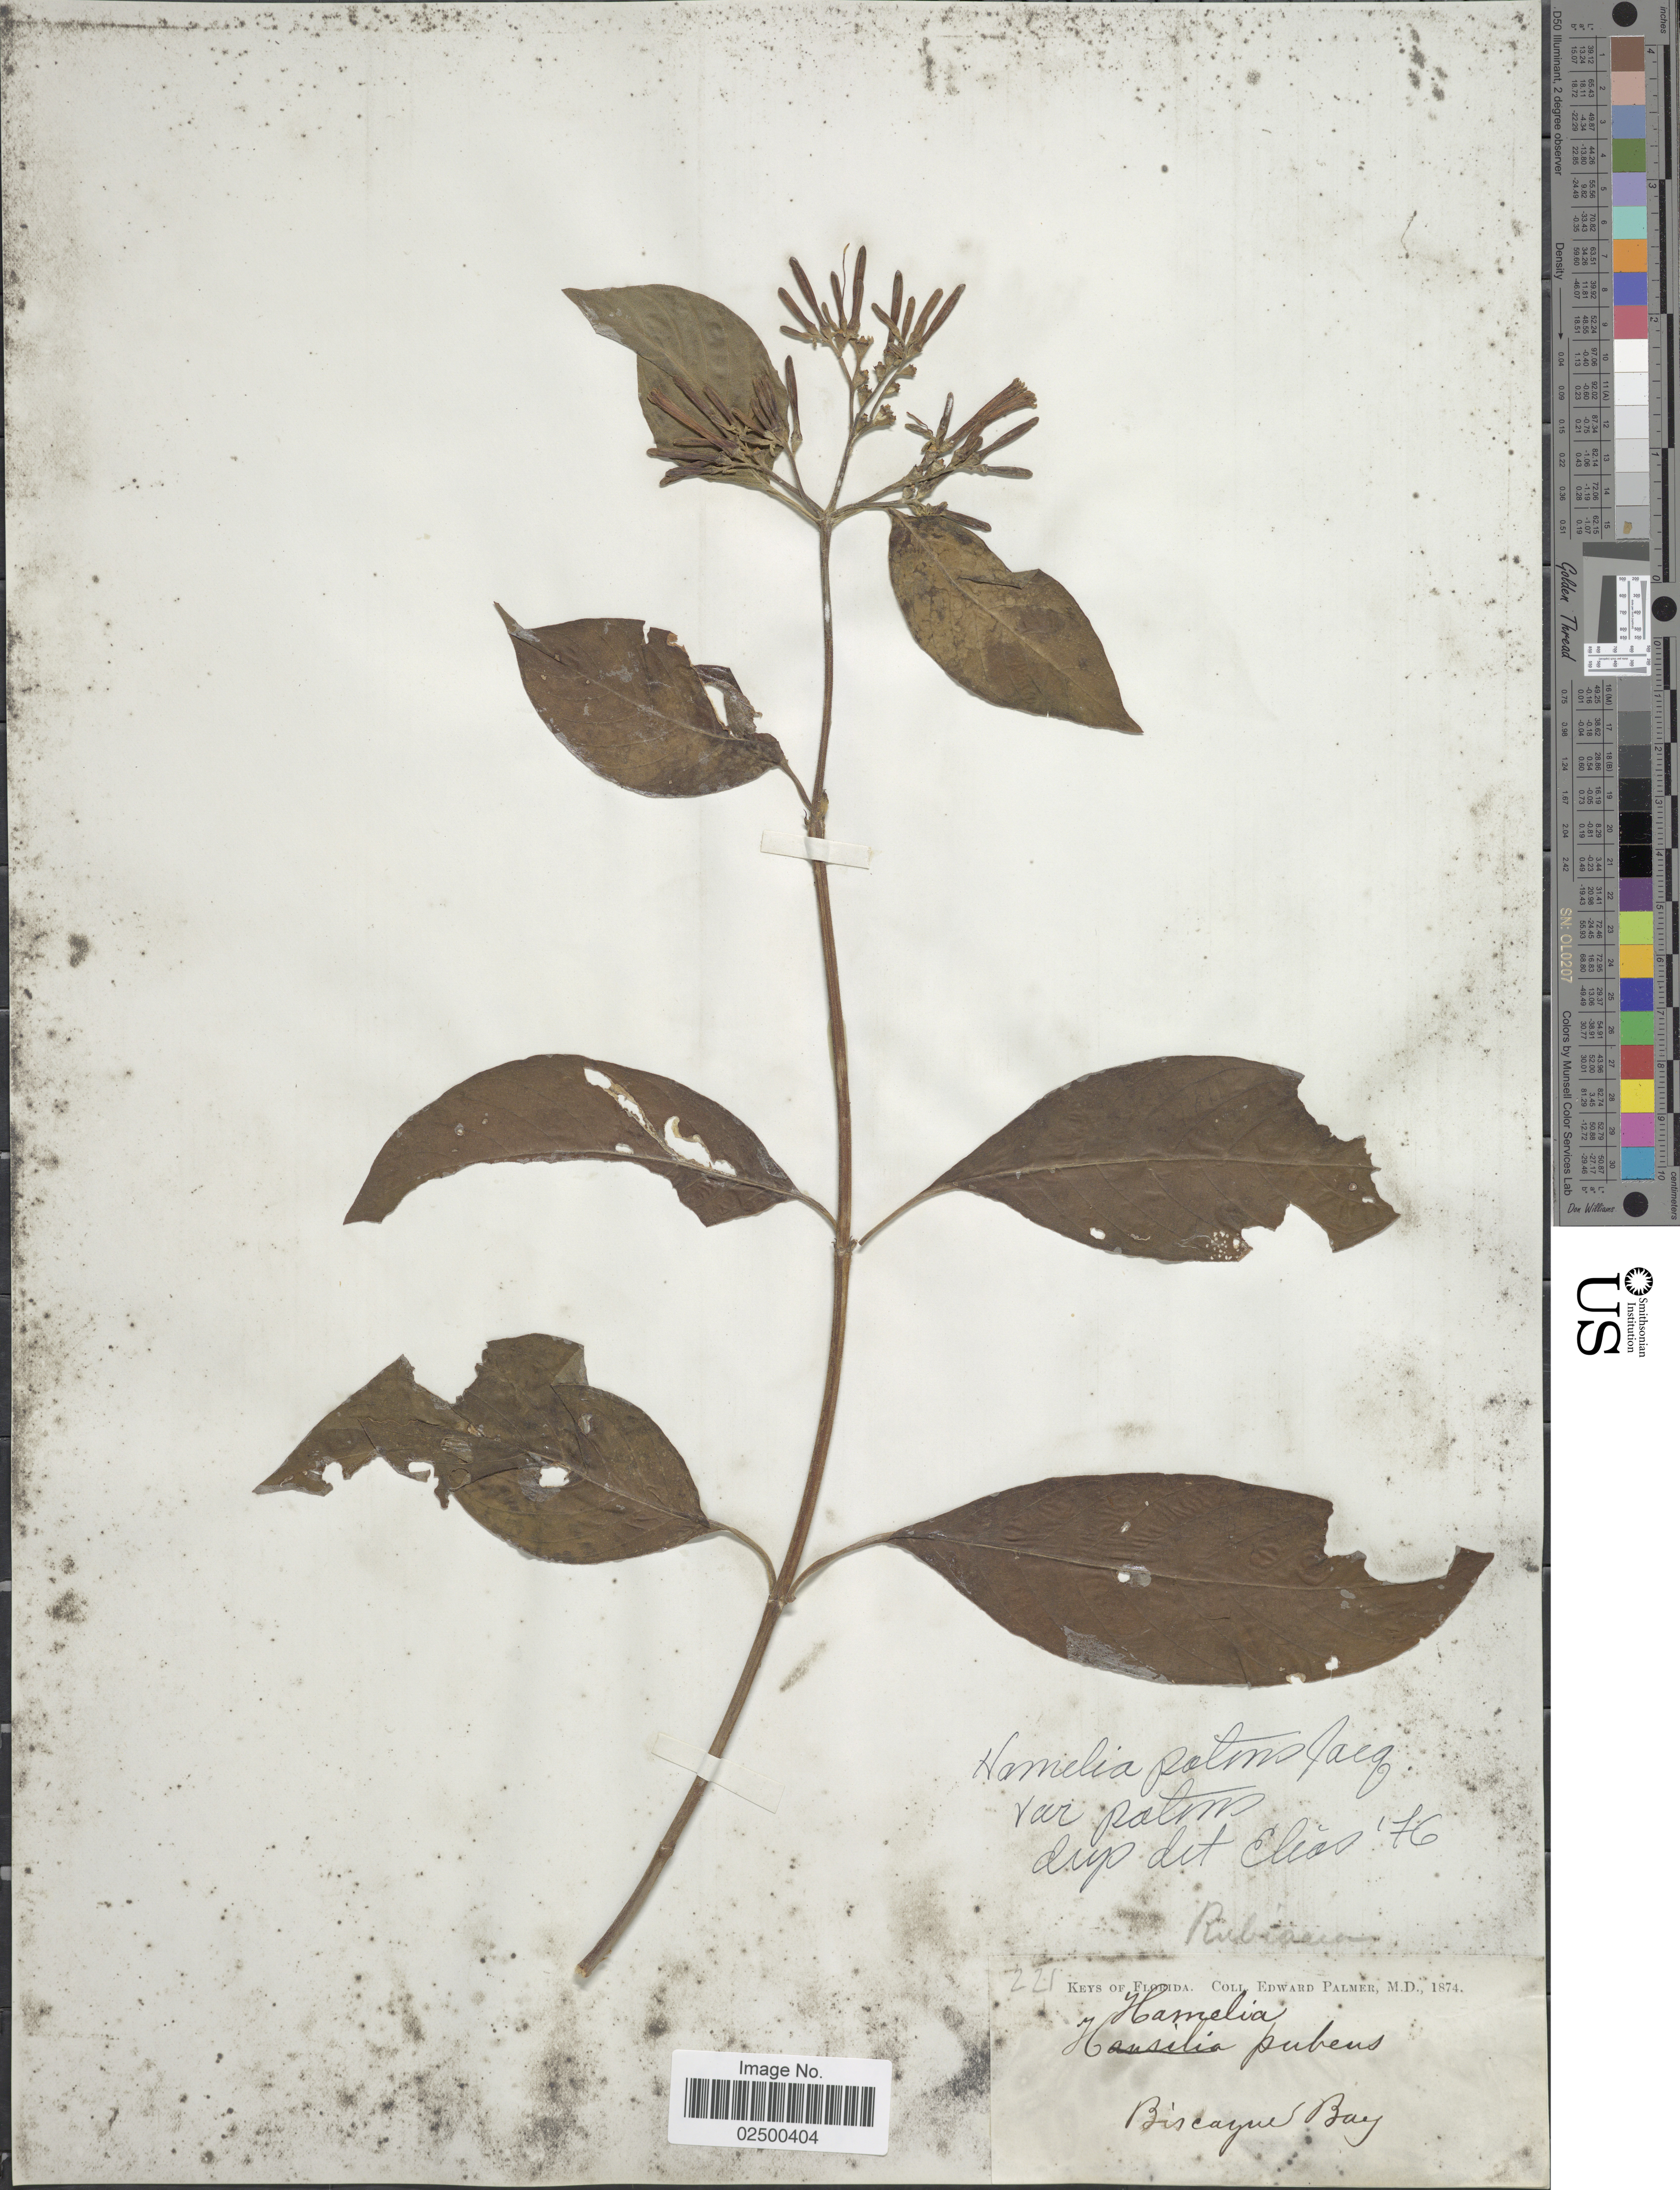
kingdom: Plantae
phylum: Tracheophyta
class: Magnoliopsida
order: Gentianales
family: Rubiaceae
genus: Hamelia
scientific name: Hamelia patens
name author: Jacq.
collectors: E. Palmer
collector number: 221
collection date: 1874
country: United States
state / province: Florida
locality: Keys of Florida, Biscayne Bay